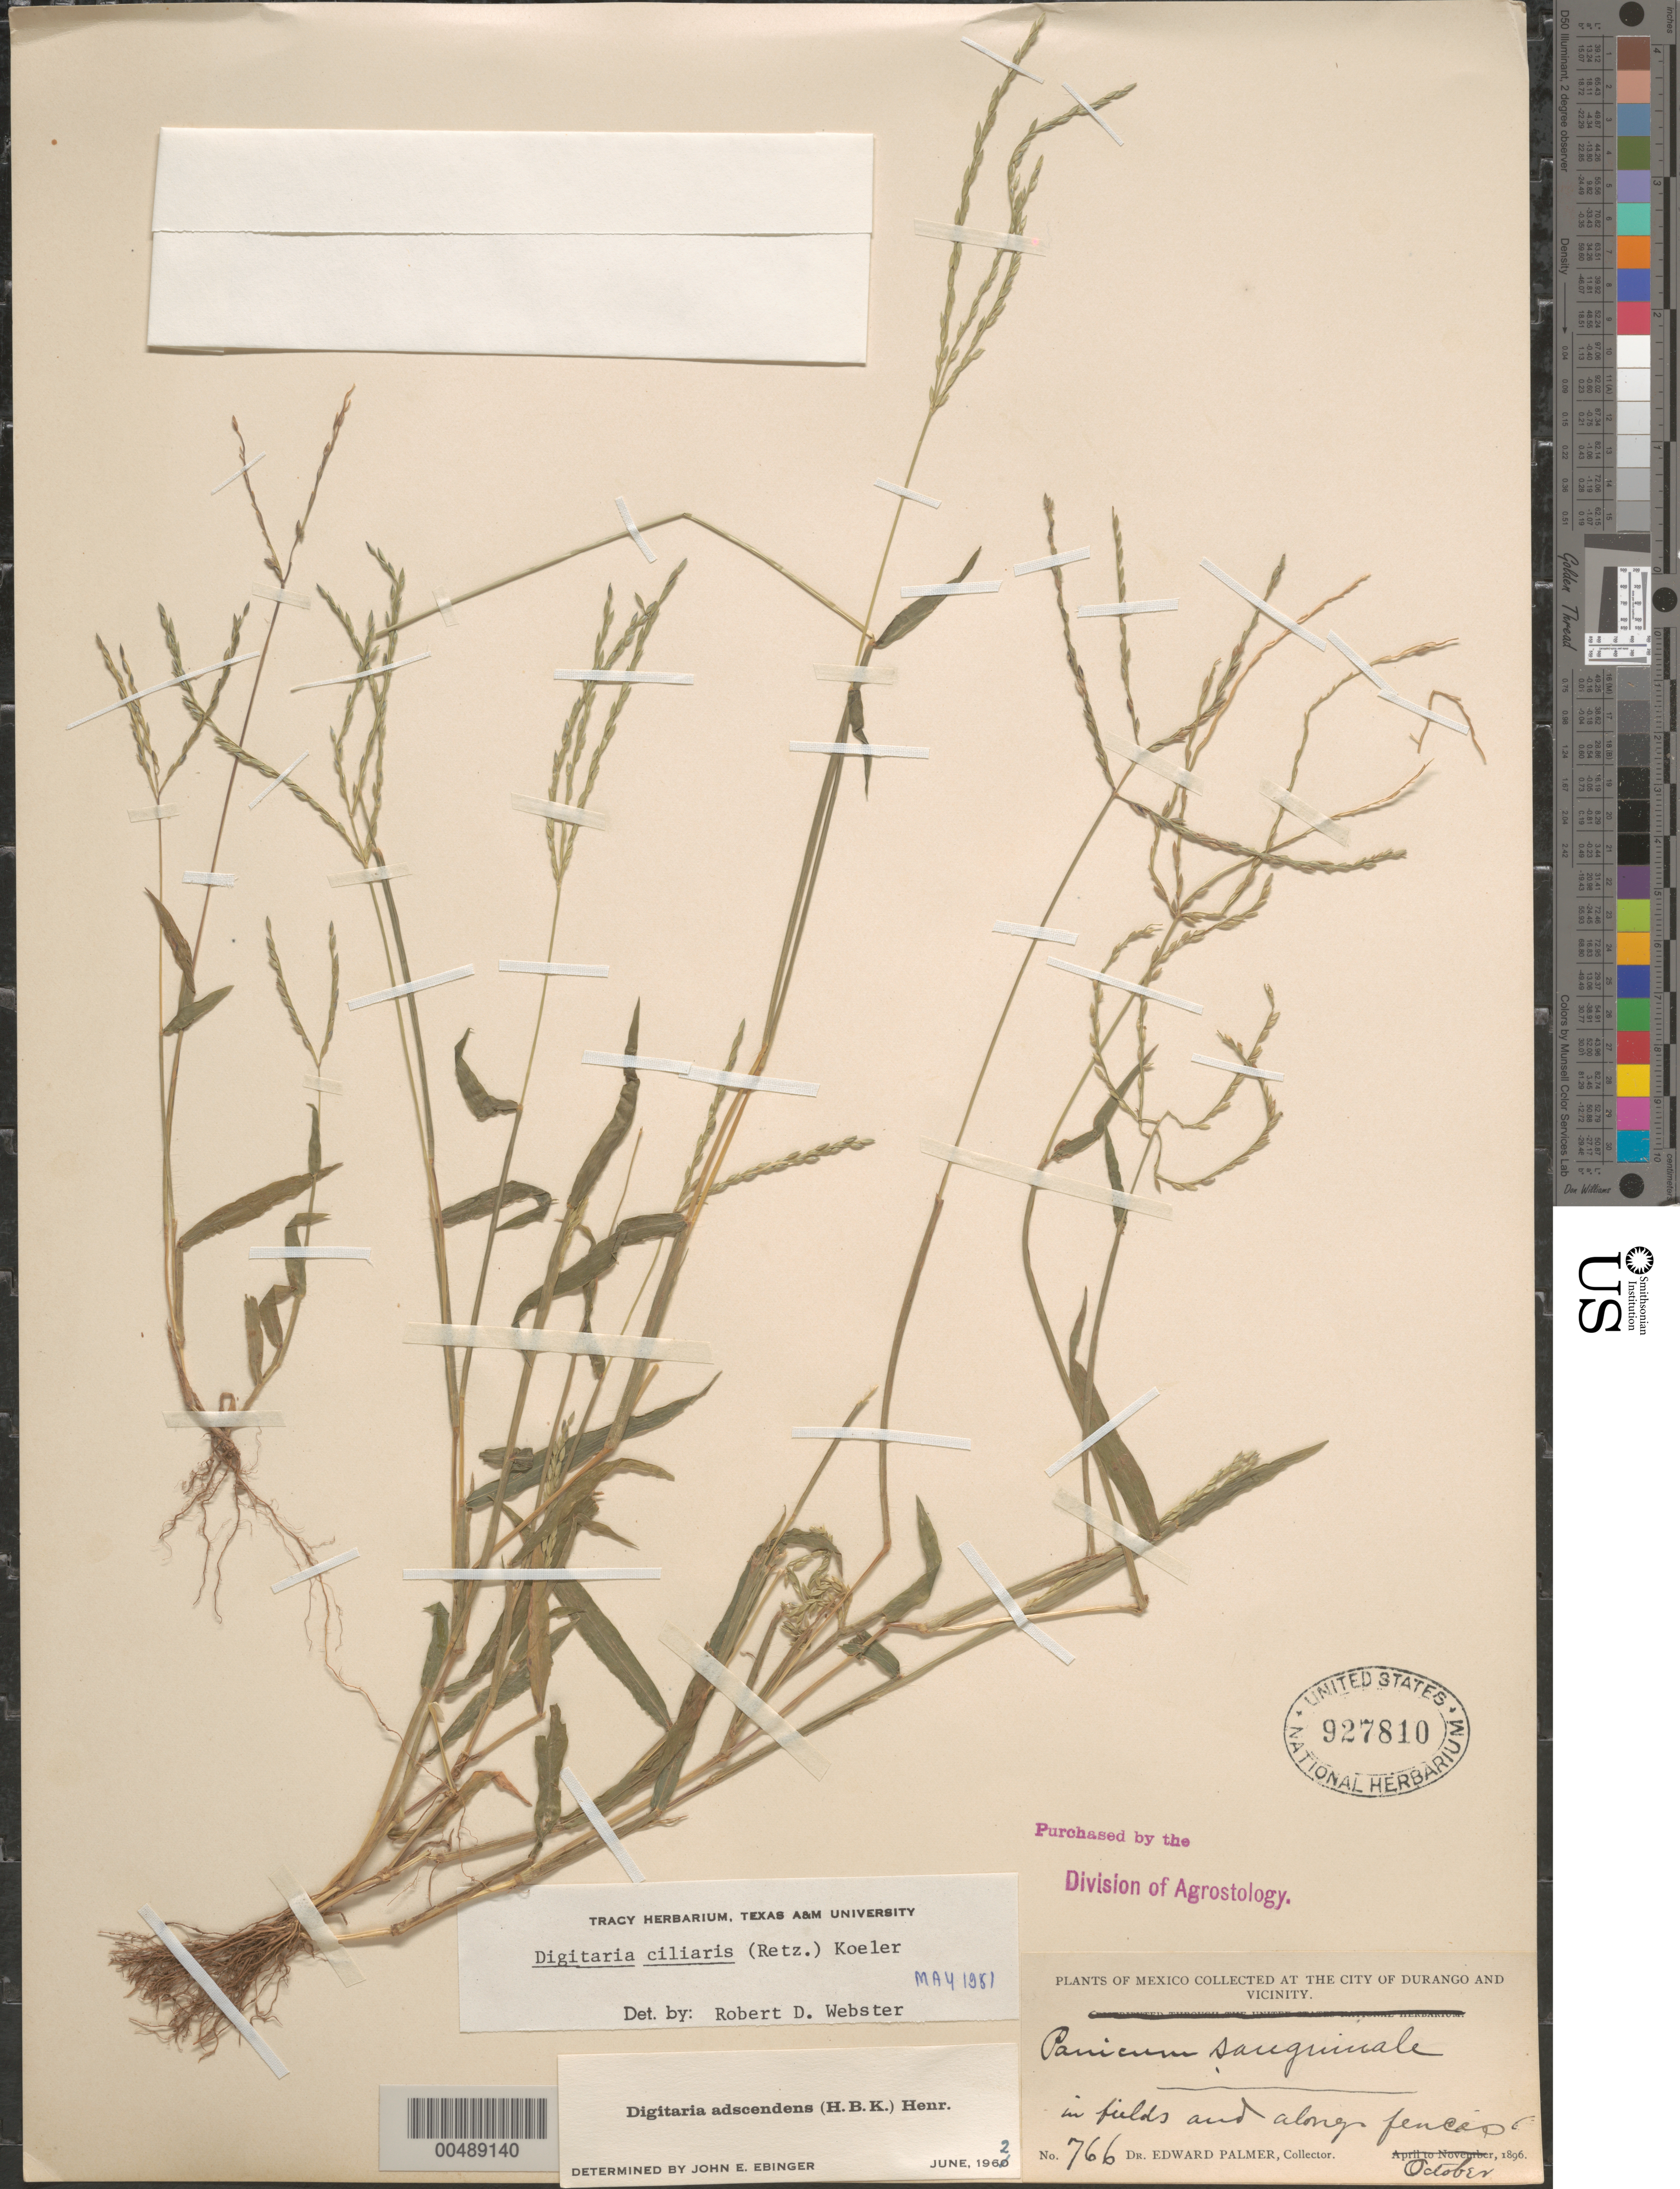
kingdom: Plantae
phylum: Tracheophyta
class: Liliopsida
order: Poales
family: Poaceae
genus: Digitaria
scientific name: Digitaria ciliaris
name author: (Retz.) Koeler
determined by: Webster, Robert D.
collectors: E. Palmer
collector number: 766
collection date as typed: Oct 1896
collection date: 1896-10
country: Mexico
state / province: Durango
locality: City of Durango and vicinity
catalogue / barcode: US 927810